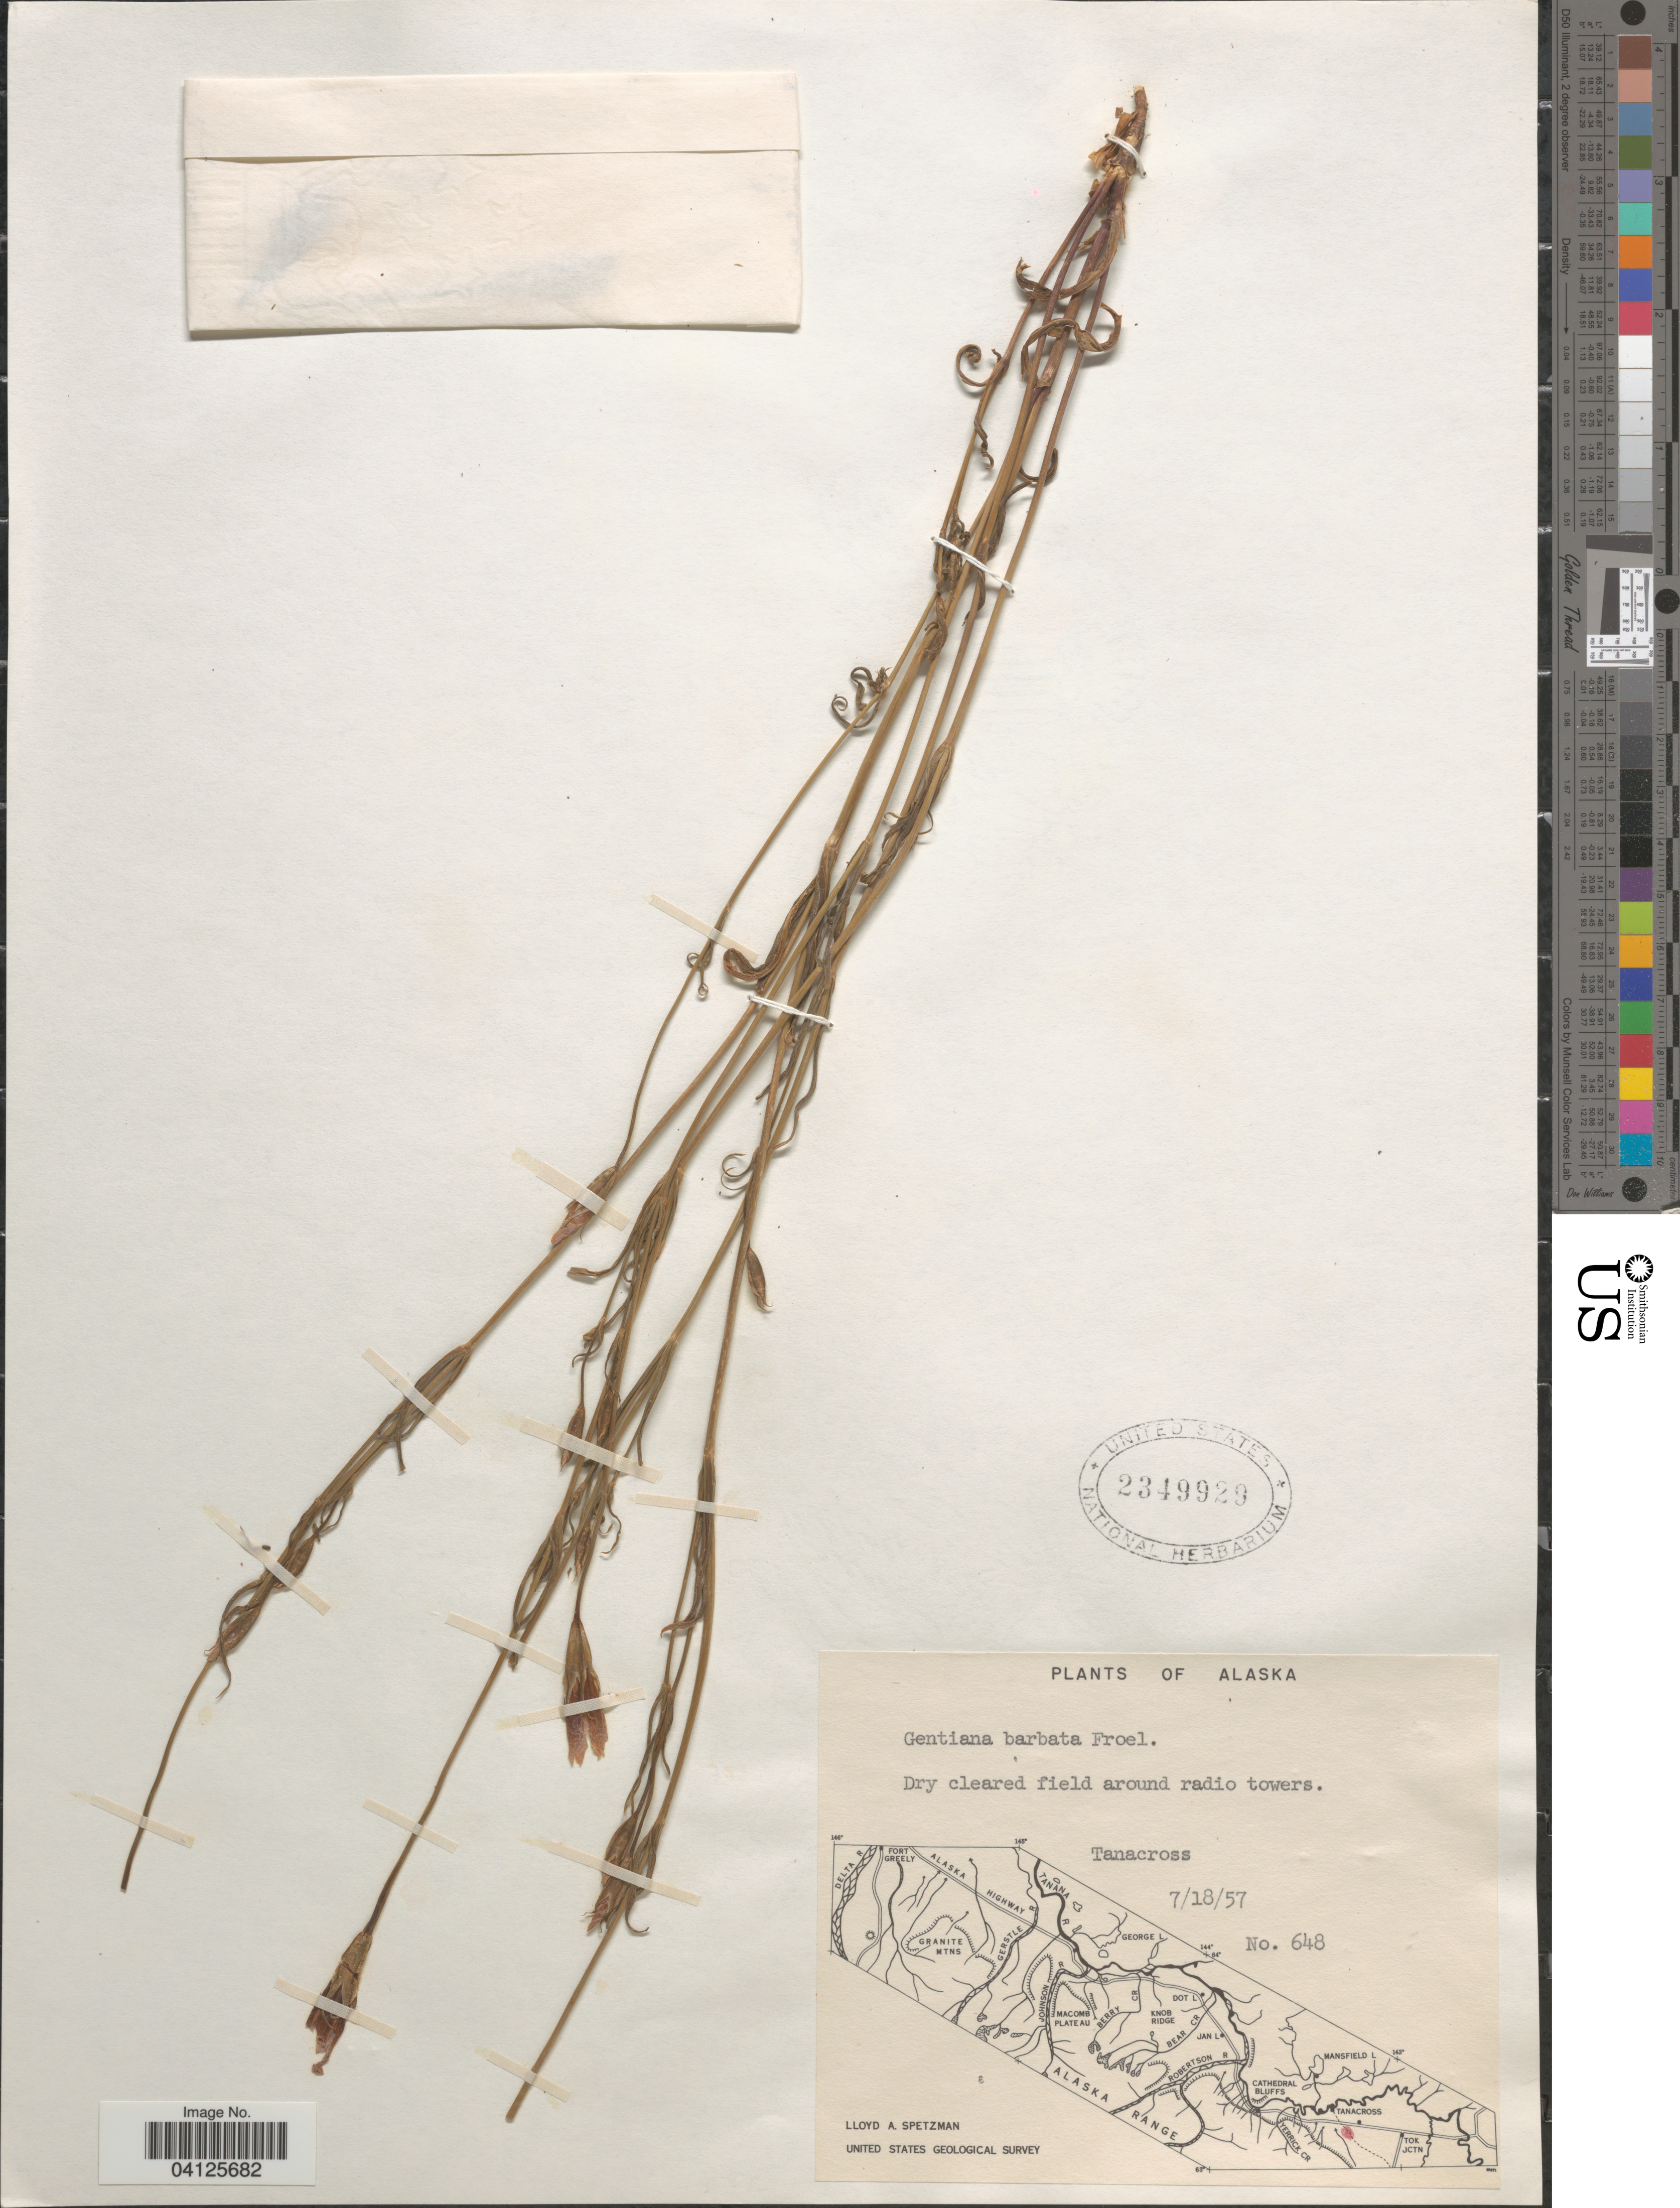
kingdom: Plantae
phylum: Tracheophyta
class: Magnoliopsida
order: Gentianales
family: Gentianaceae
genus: Gentiana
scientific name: Gentiana barbata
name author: Froel.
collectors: L. Spetzman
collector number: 648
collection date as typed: Transcribed d/m/y: 18/7/57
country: United States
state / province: Alaska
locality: Dry cleared field around radio towers. Tanacross. United States Geological Survey.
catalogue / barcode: US 2349929